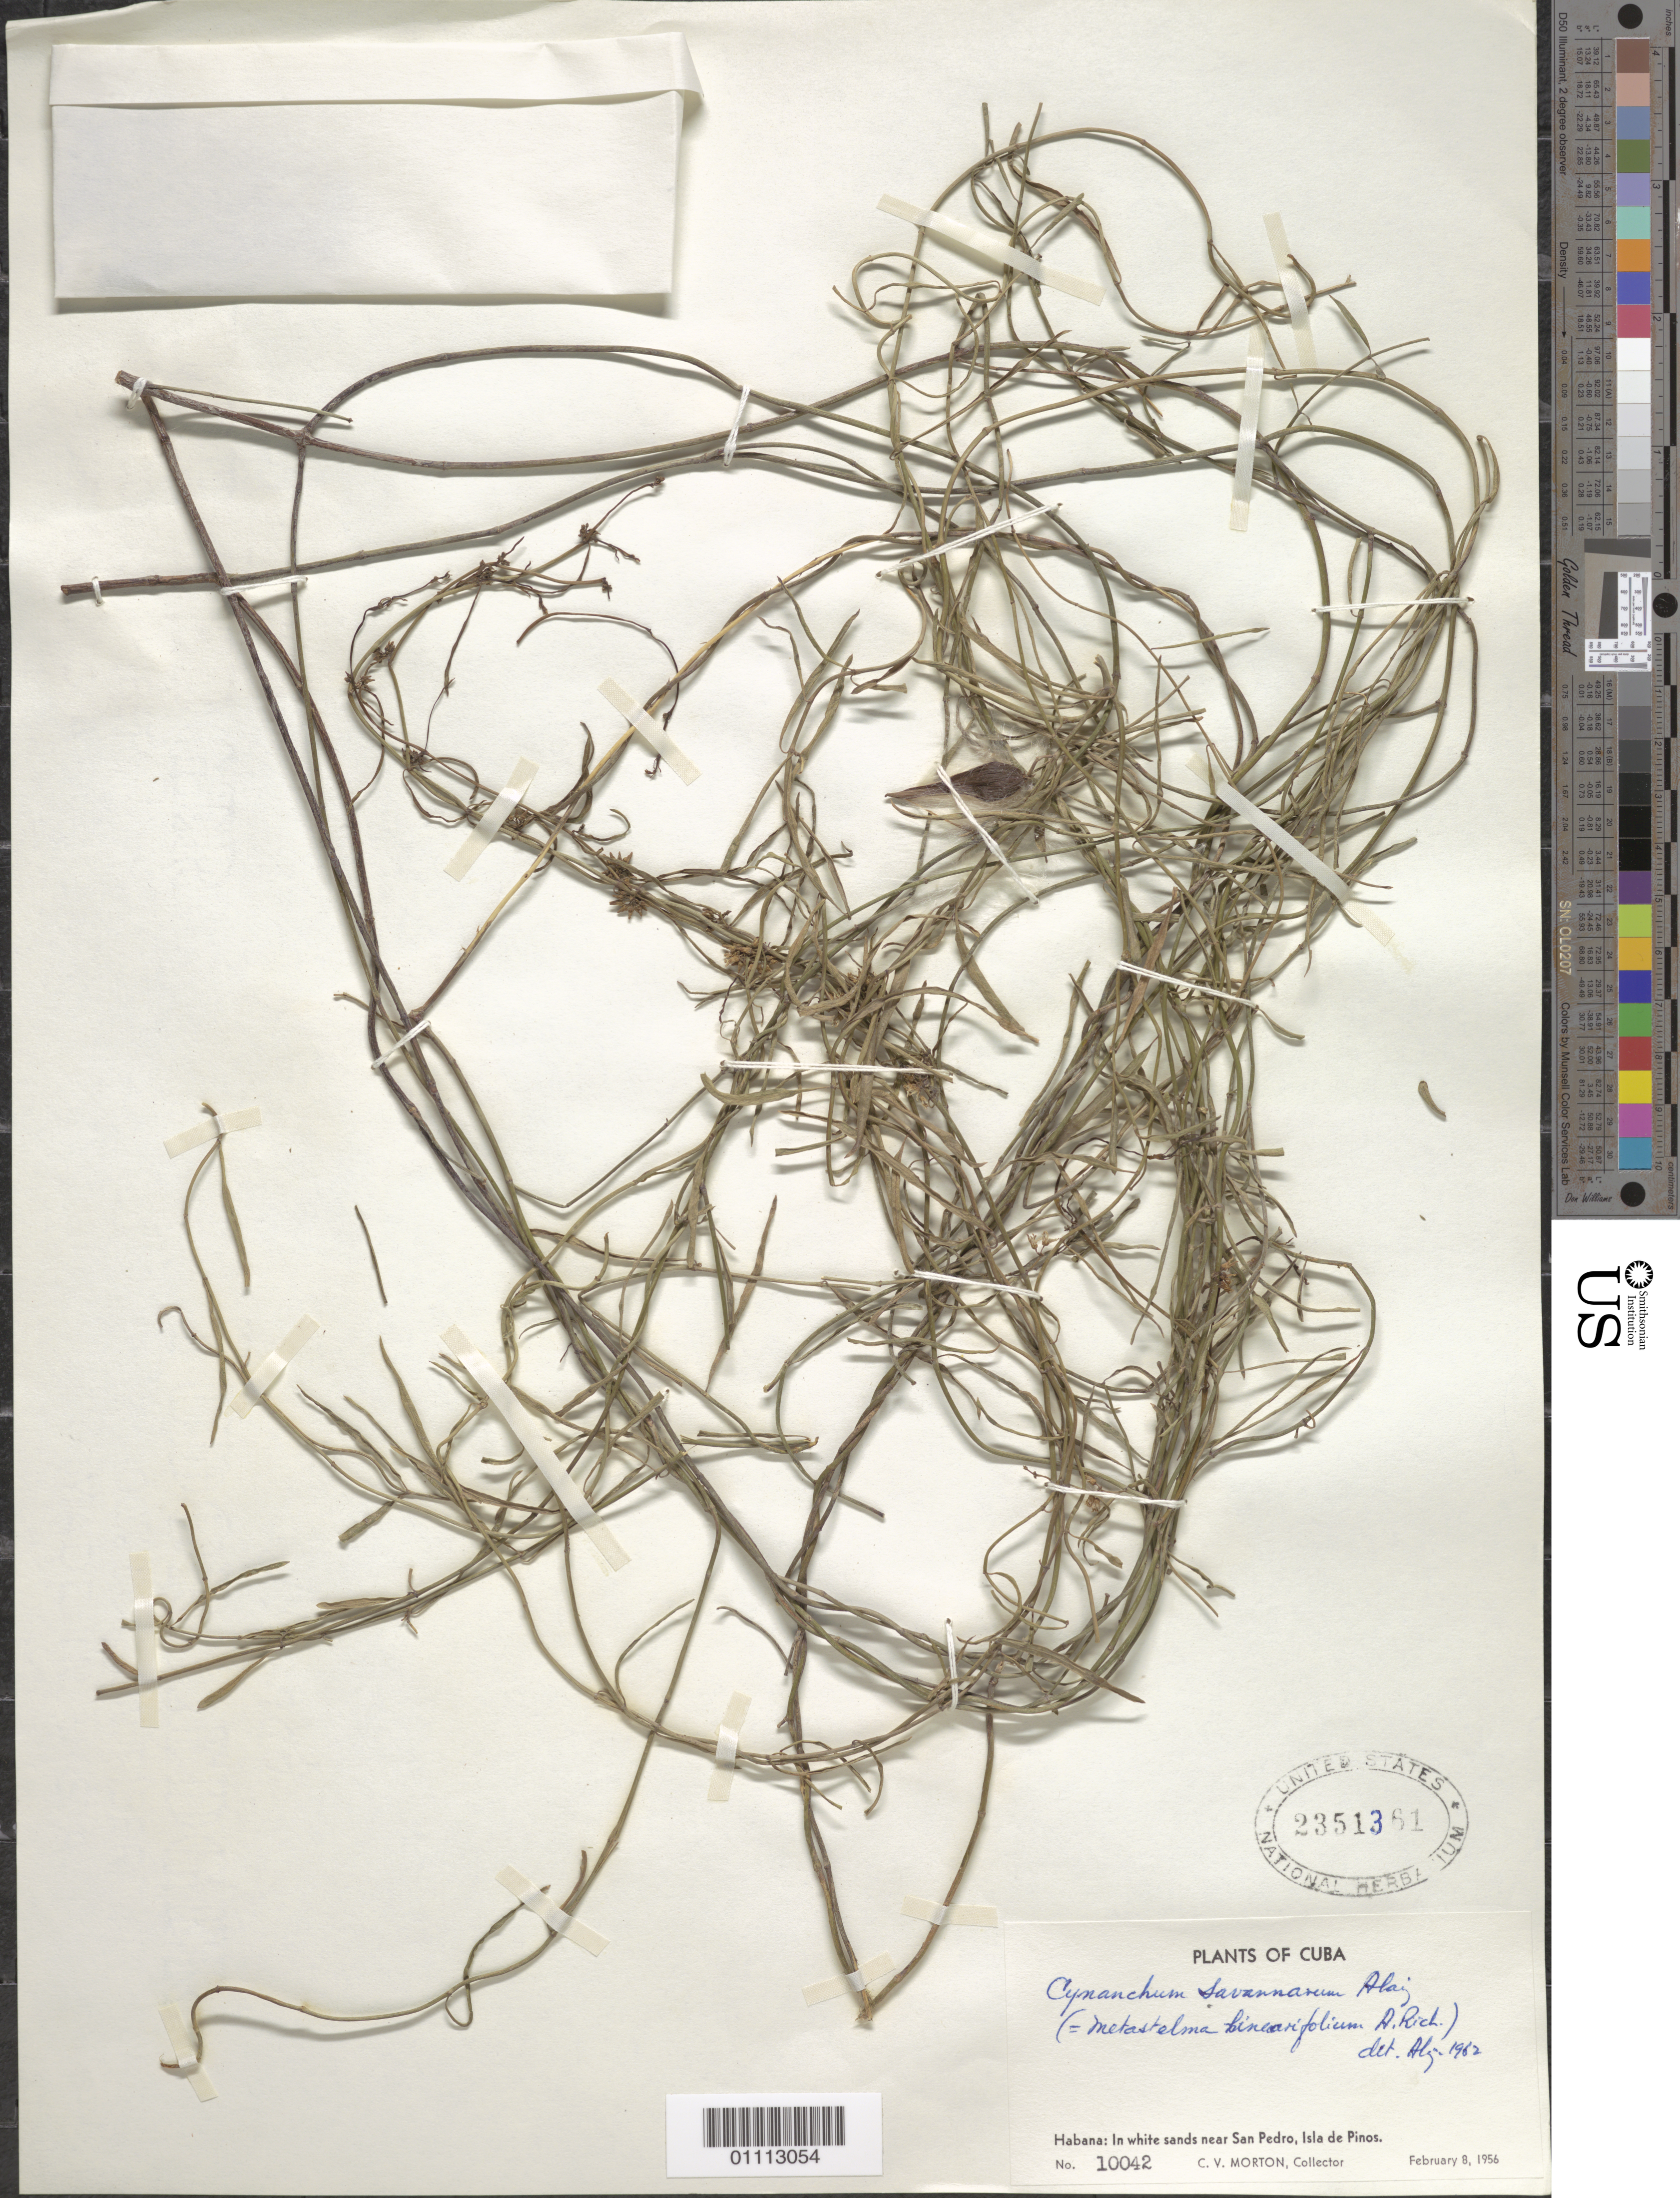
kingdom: Plantae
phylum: Tracheophyta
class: Magnoliopsida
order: Gentianales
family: Apocynaceae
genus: Cynanchum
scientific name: Cynanchum savannarum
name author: Alain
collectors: C. V. Morton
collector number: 10042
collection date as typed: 08 Feb 1956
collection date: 1956-02-08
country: Cuba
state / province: Isla de La Juventud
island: Isla de la Juventud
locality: Isle of Pines, near San Pedro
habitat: In white sand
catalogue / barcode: US 2351361